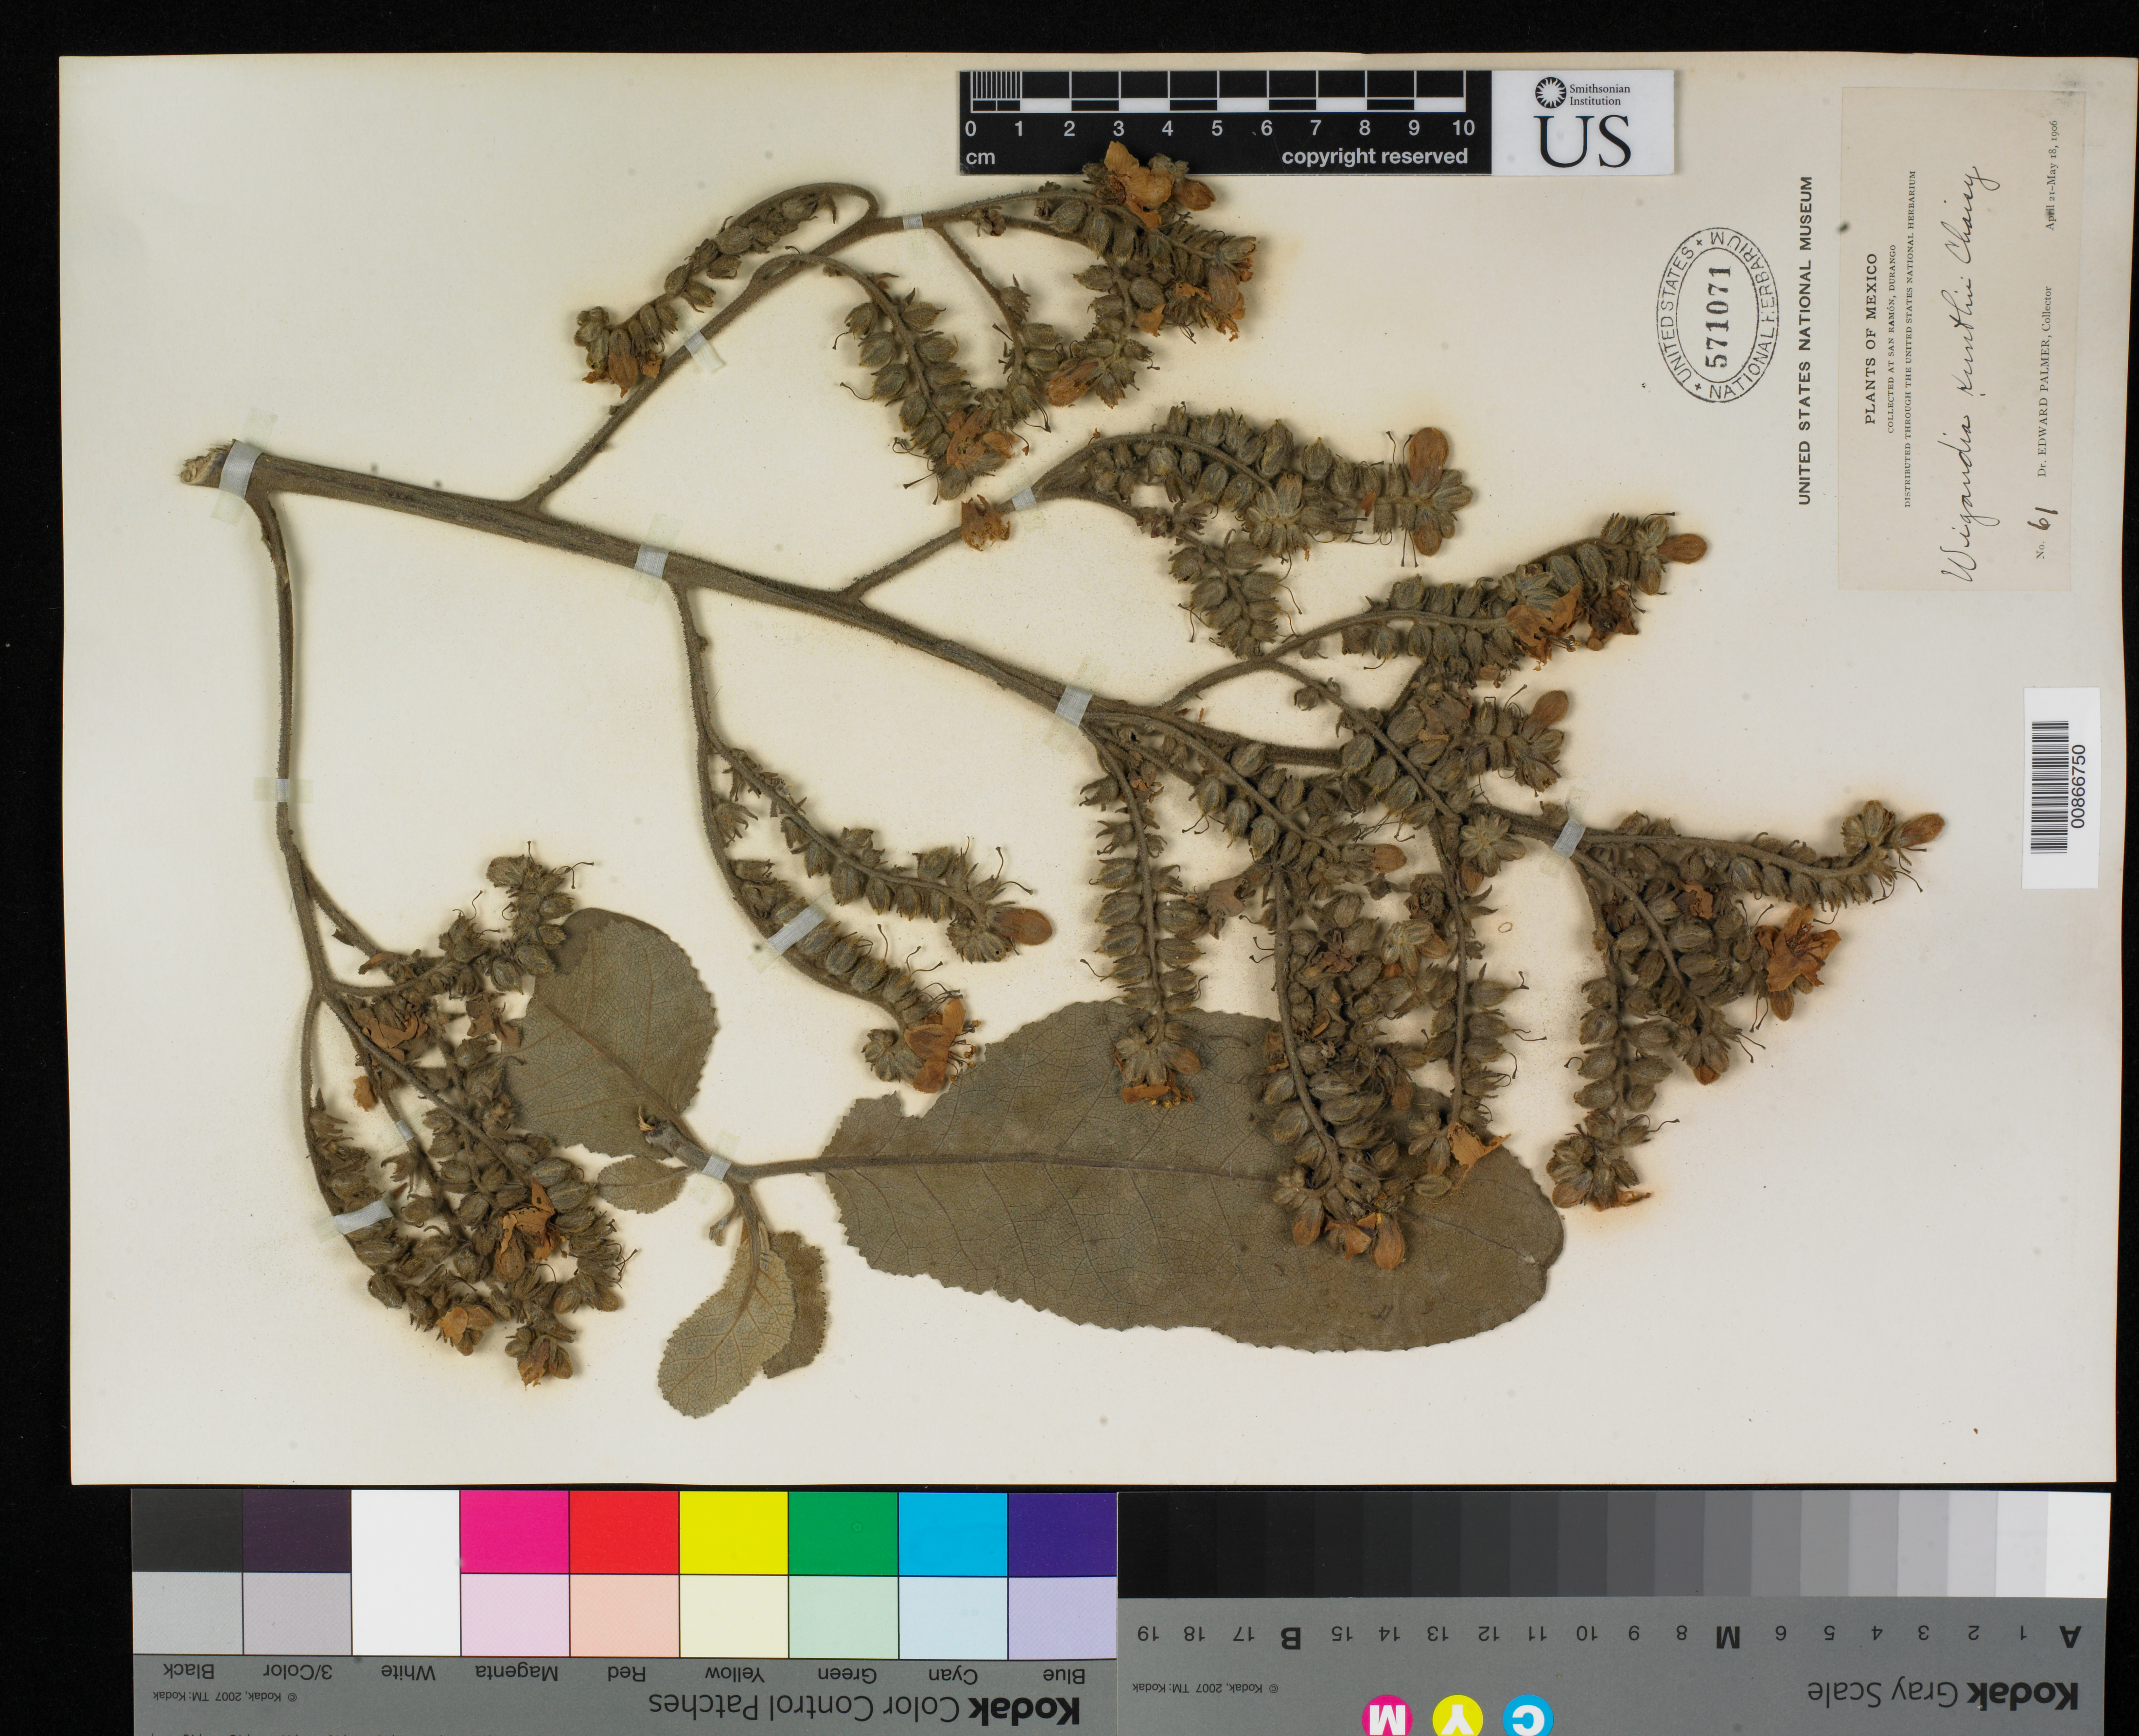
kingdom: Plantae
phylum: Tracheophyta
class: Magnoliopsida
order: Boraginales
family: Namaceae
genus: Wigandia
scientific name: Wigandia kunthii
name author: Choisy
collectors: E. Palmer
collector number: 61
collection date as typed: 21 Apr 1906 to 18 May 1906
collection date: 1906-04-21/1906-05-18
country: Mexico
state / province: Durango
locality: San Ramón, Durango.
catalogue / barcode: US 571071